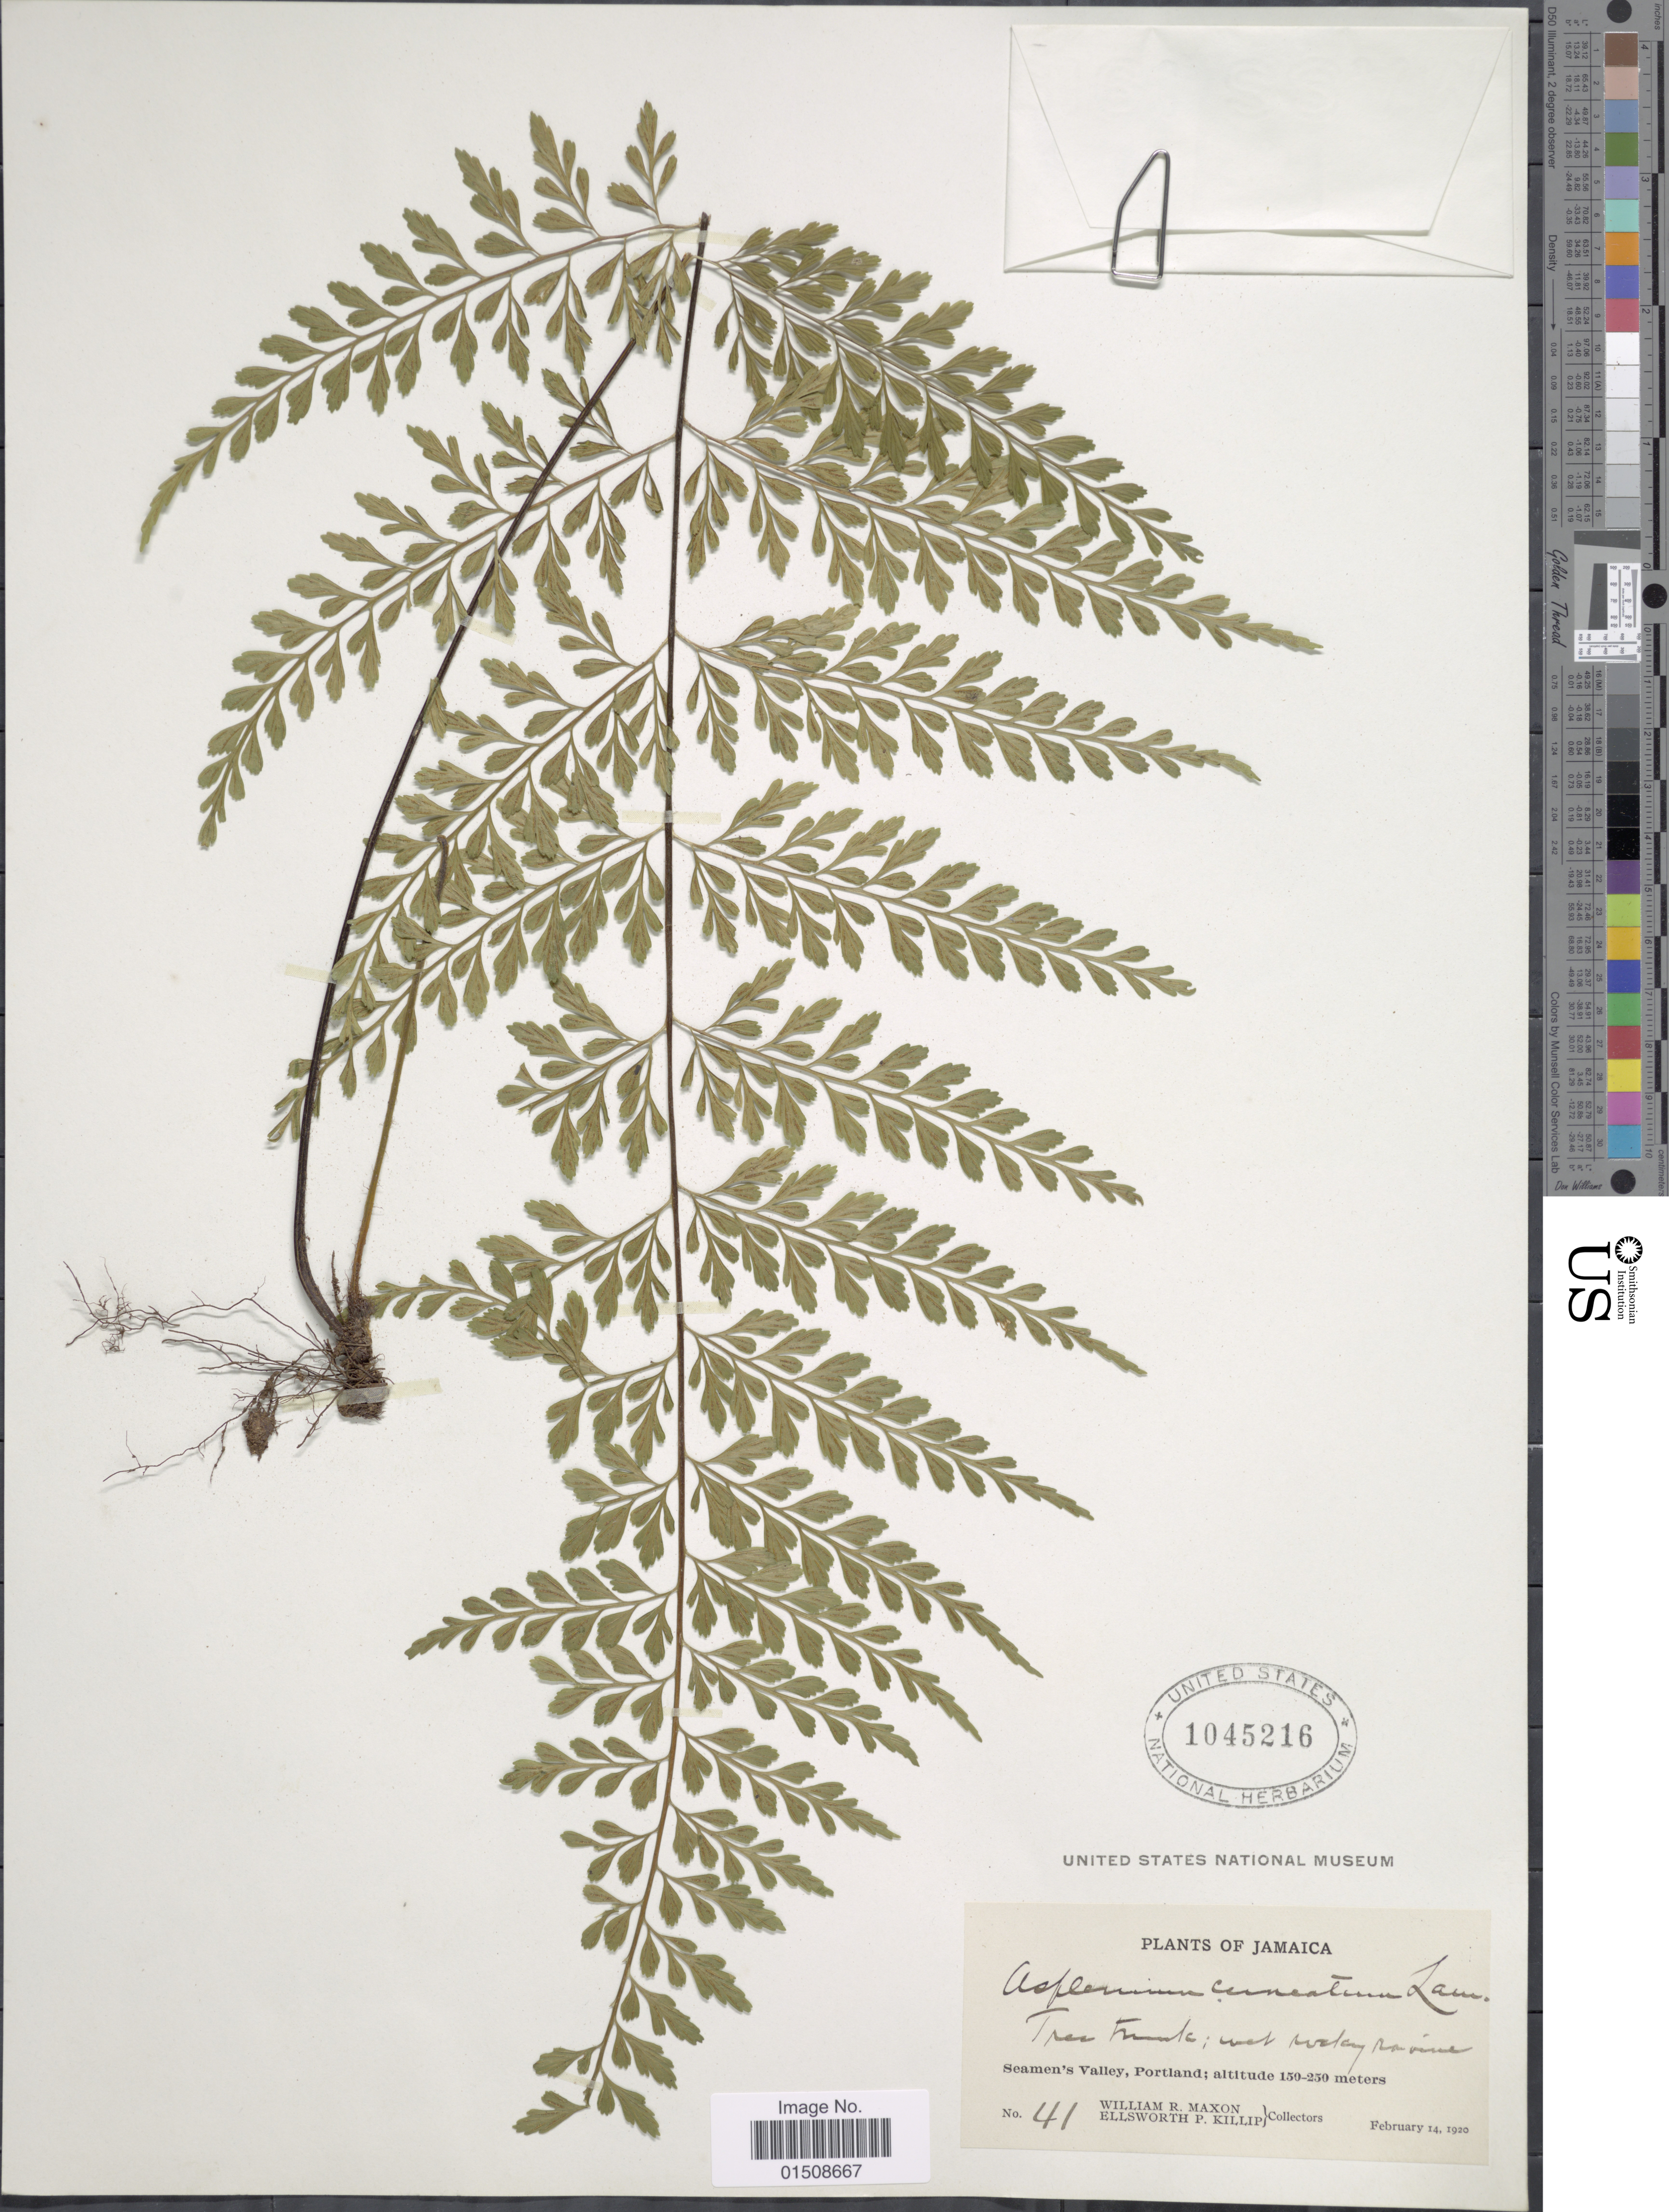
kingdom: Plantae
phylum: Tracheophyta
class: Polypodiopsida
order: Polypodiales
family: Aspleniaceae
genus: Asplenium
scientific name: Asplenium cuneatum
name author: Lam.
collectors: W. R. Maxon & E. P. Killip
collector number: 41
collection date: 1920-02-14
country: Jamaica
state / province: Portland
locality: Seamen's Valley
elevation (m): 150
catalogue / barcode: US 1045216